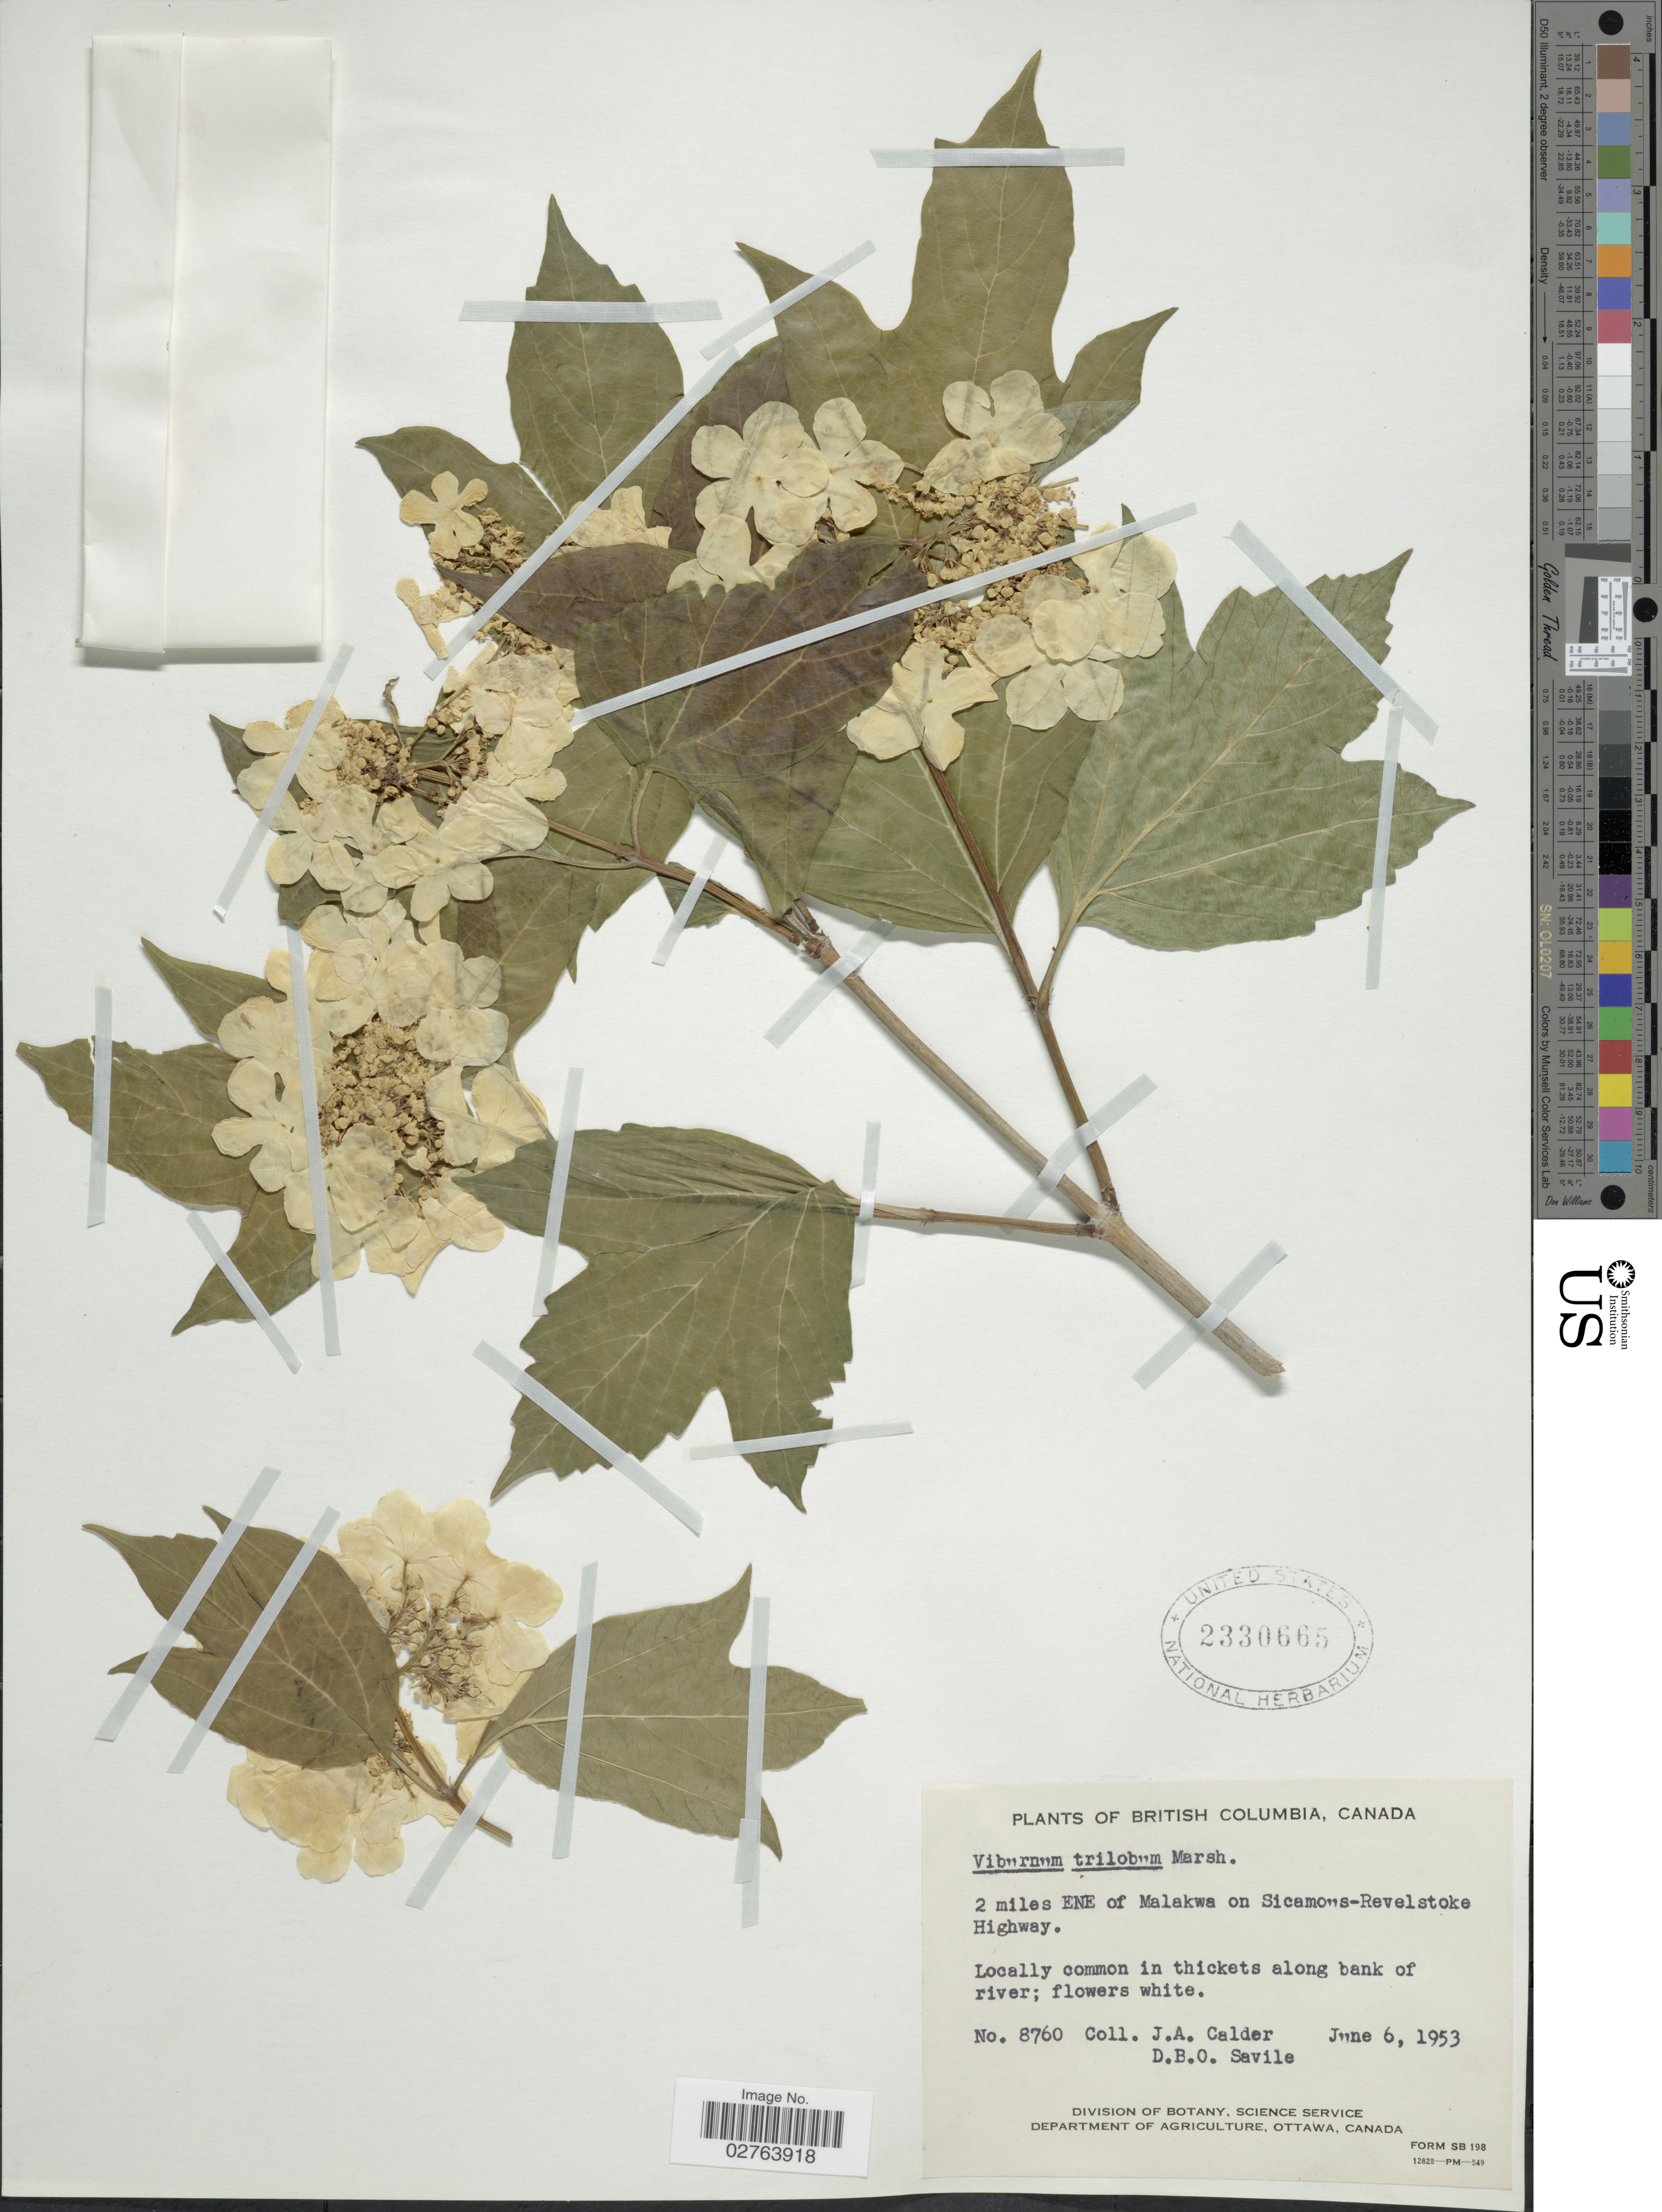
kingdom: Plantae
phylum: Tracheophyta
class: Magnoliopsida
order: Dipsacales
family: Viburnaceae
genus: Viburnum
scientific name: Viburnum opulus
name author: L.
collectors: J. A. Calder & D. Savile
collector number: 8760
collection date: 1953-06-06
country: Canada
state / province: British Columbia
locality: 2 miles ENE of Malakwa on Sicamons-Revelstoke Highway.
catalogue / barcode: US 2330665